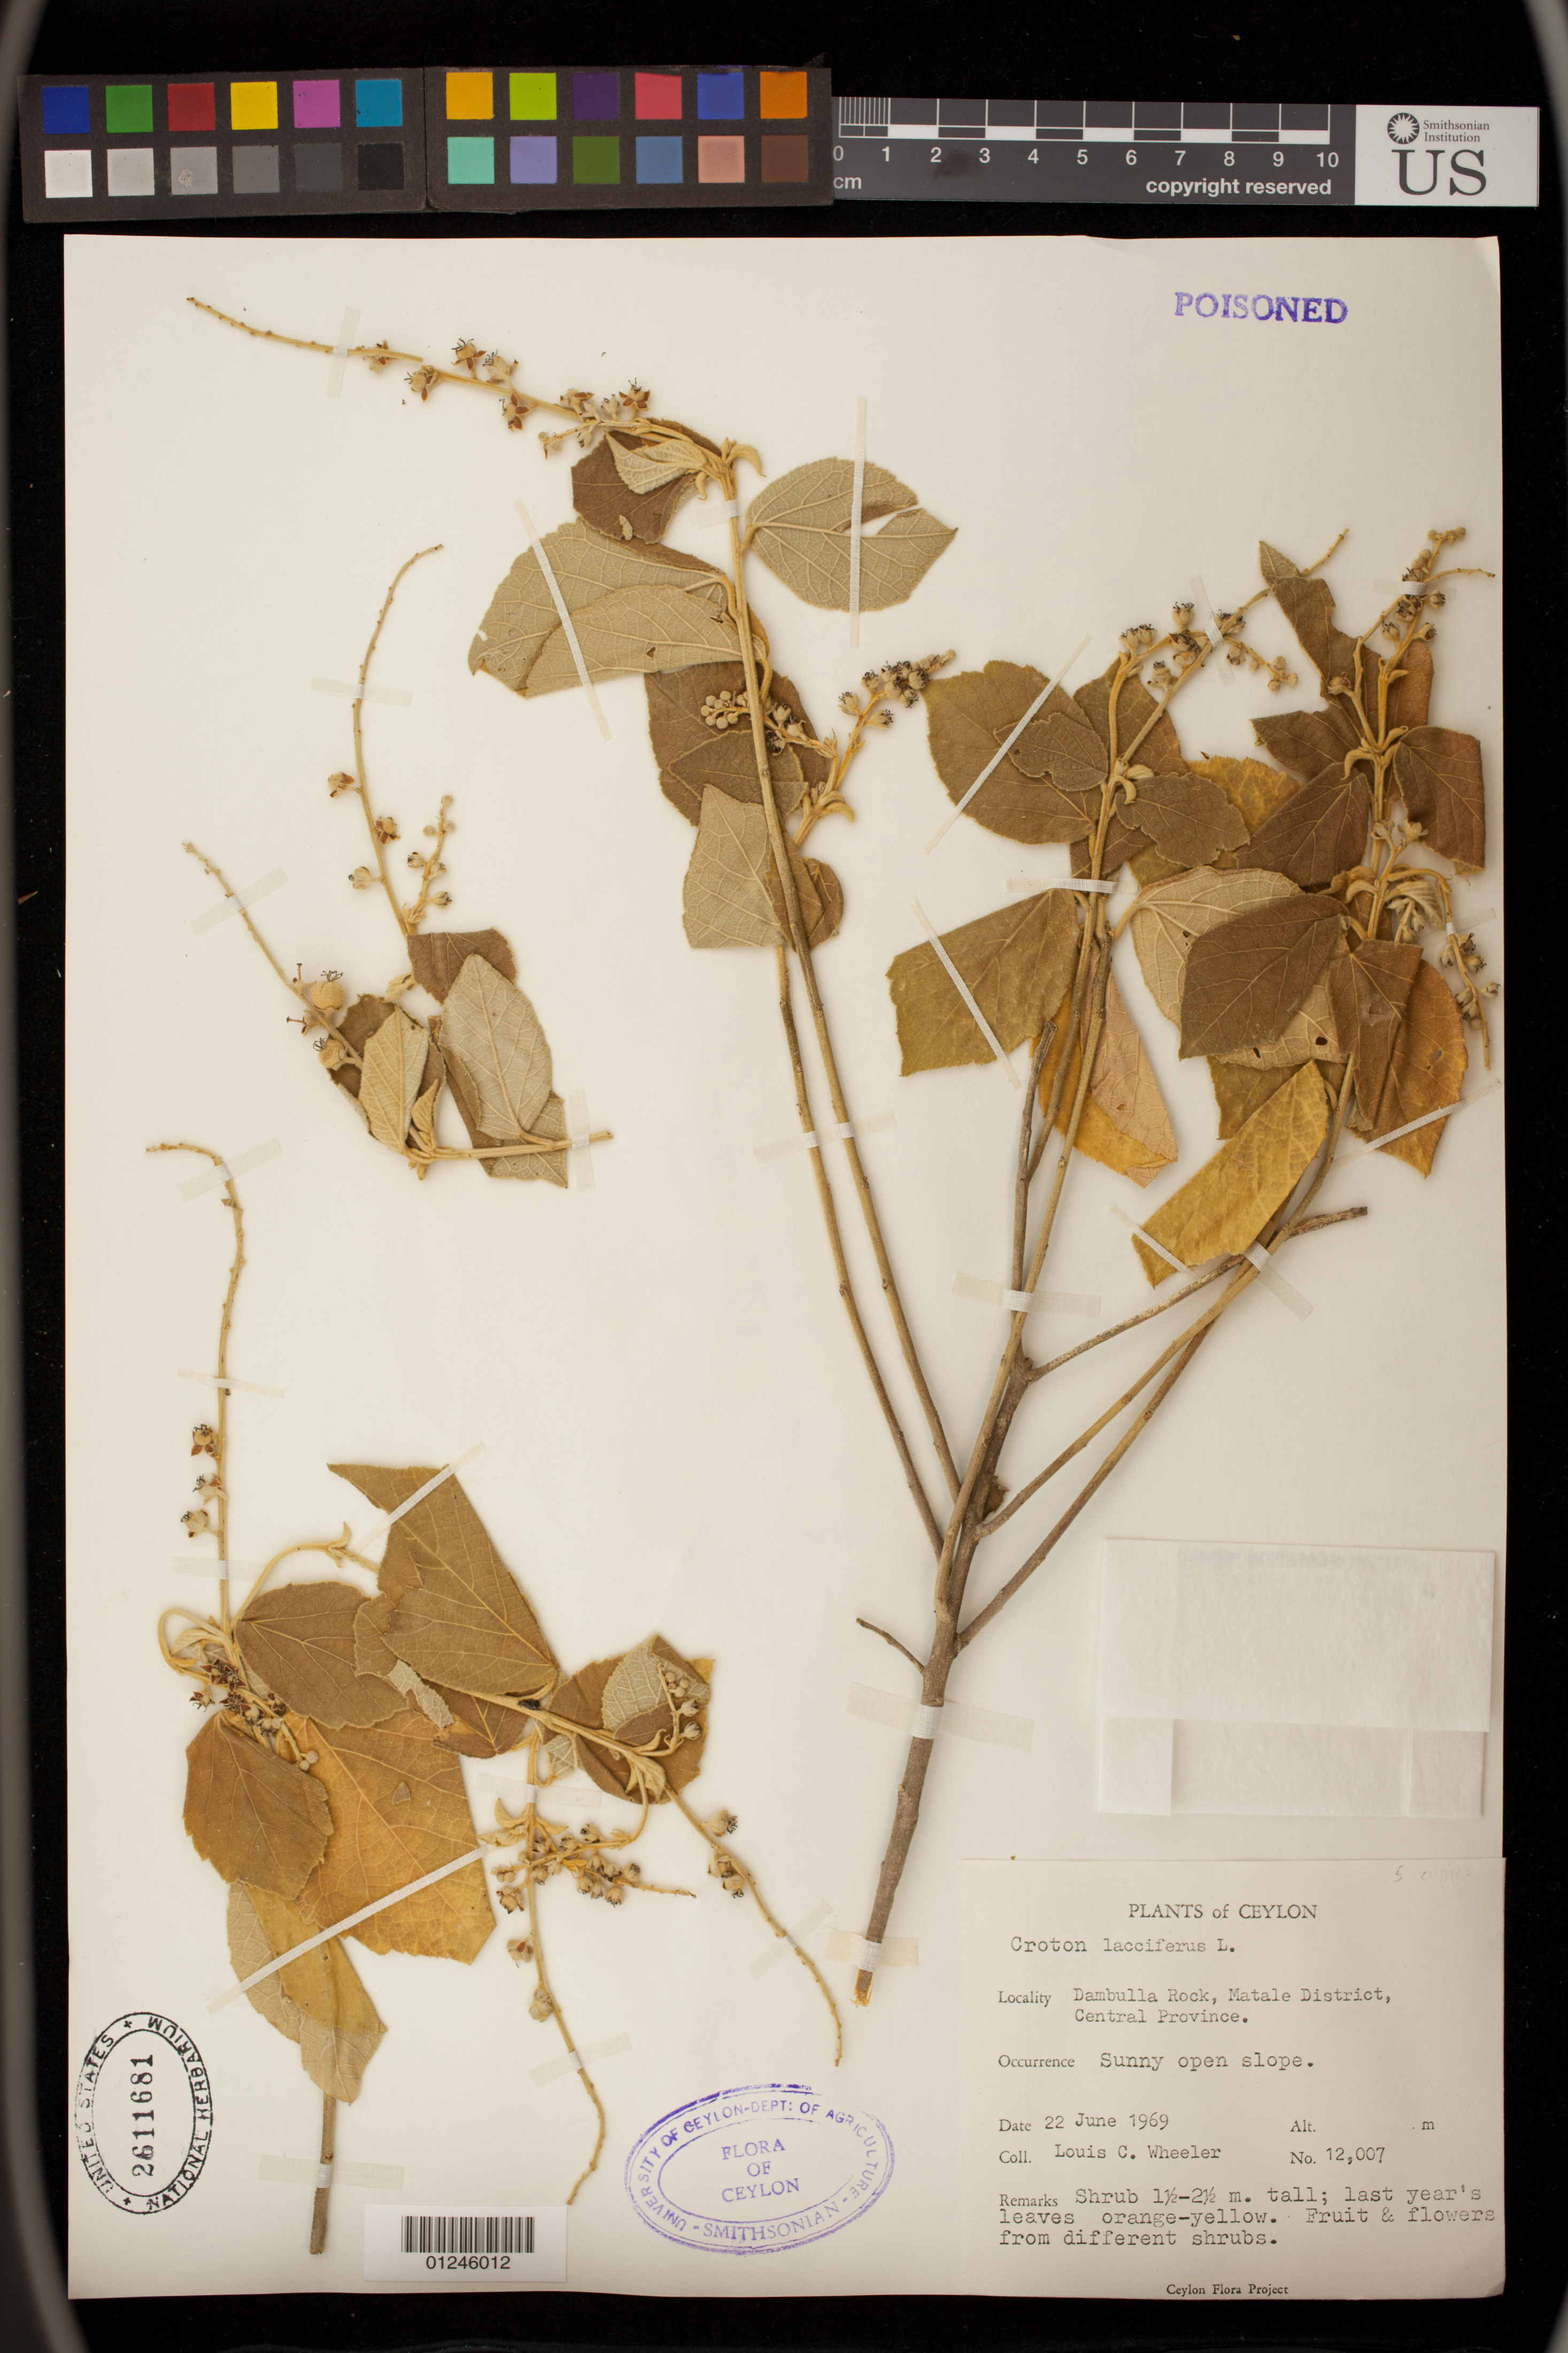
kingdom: Plantae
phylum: Tracheophyta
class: Magnoliopsida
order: Malpighiales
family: Euphorbiaceae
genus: Croton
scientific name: Croton lacciferus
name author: Blanco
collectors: L. C. Wheeler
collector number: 12007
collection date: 1969-06-22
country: Sri Lanka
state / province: Central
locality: Dambulla Rock, Matale District.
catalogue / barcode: US 2611681